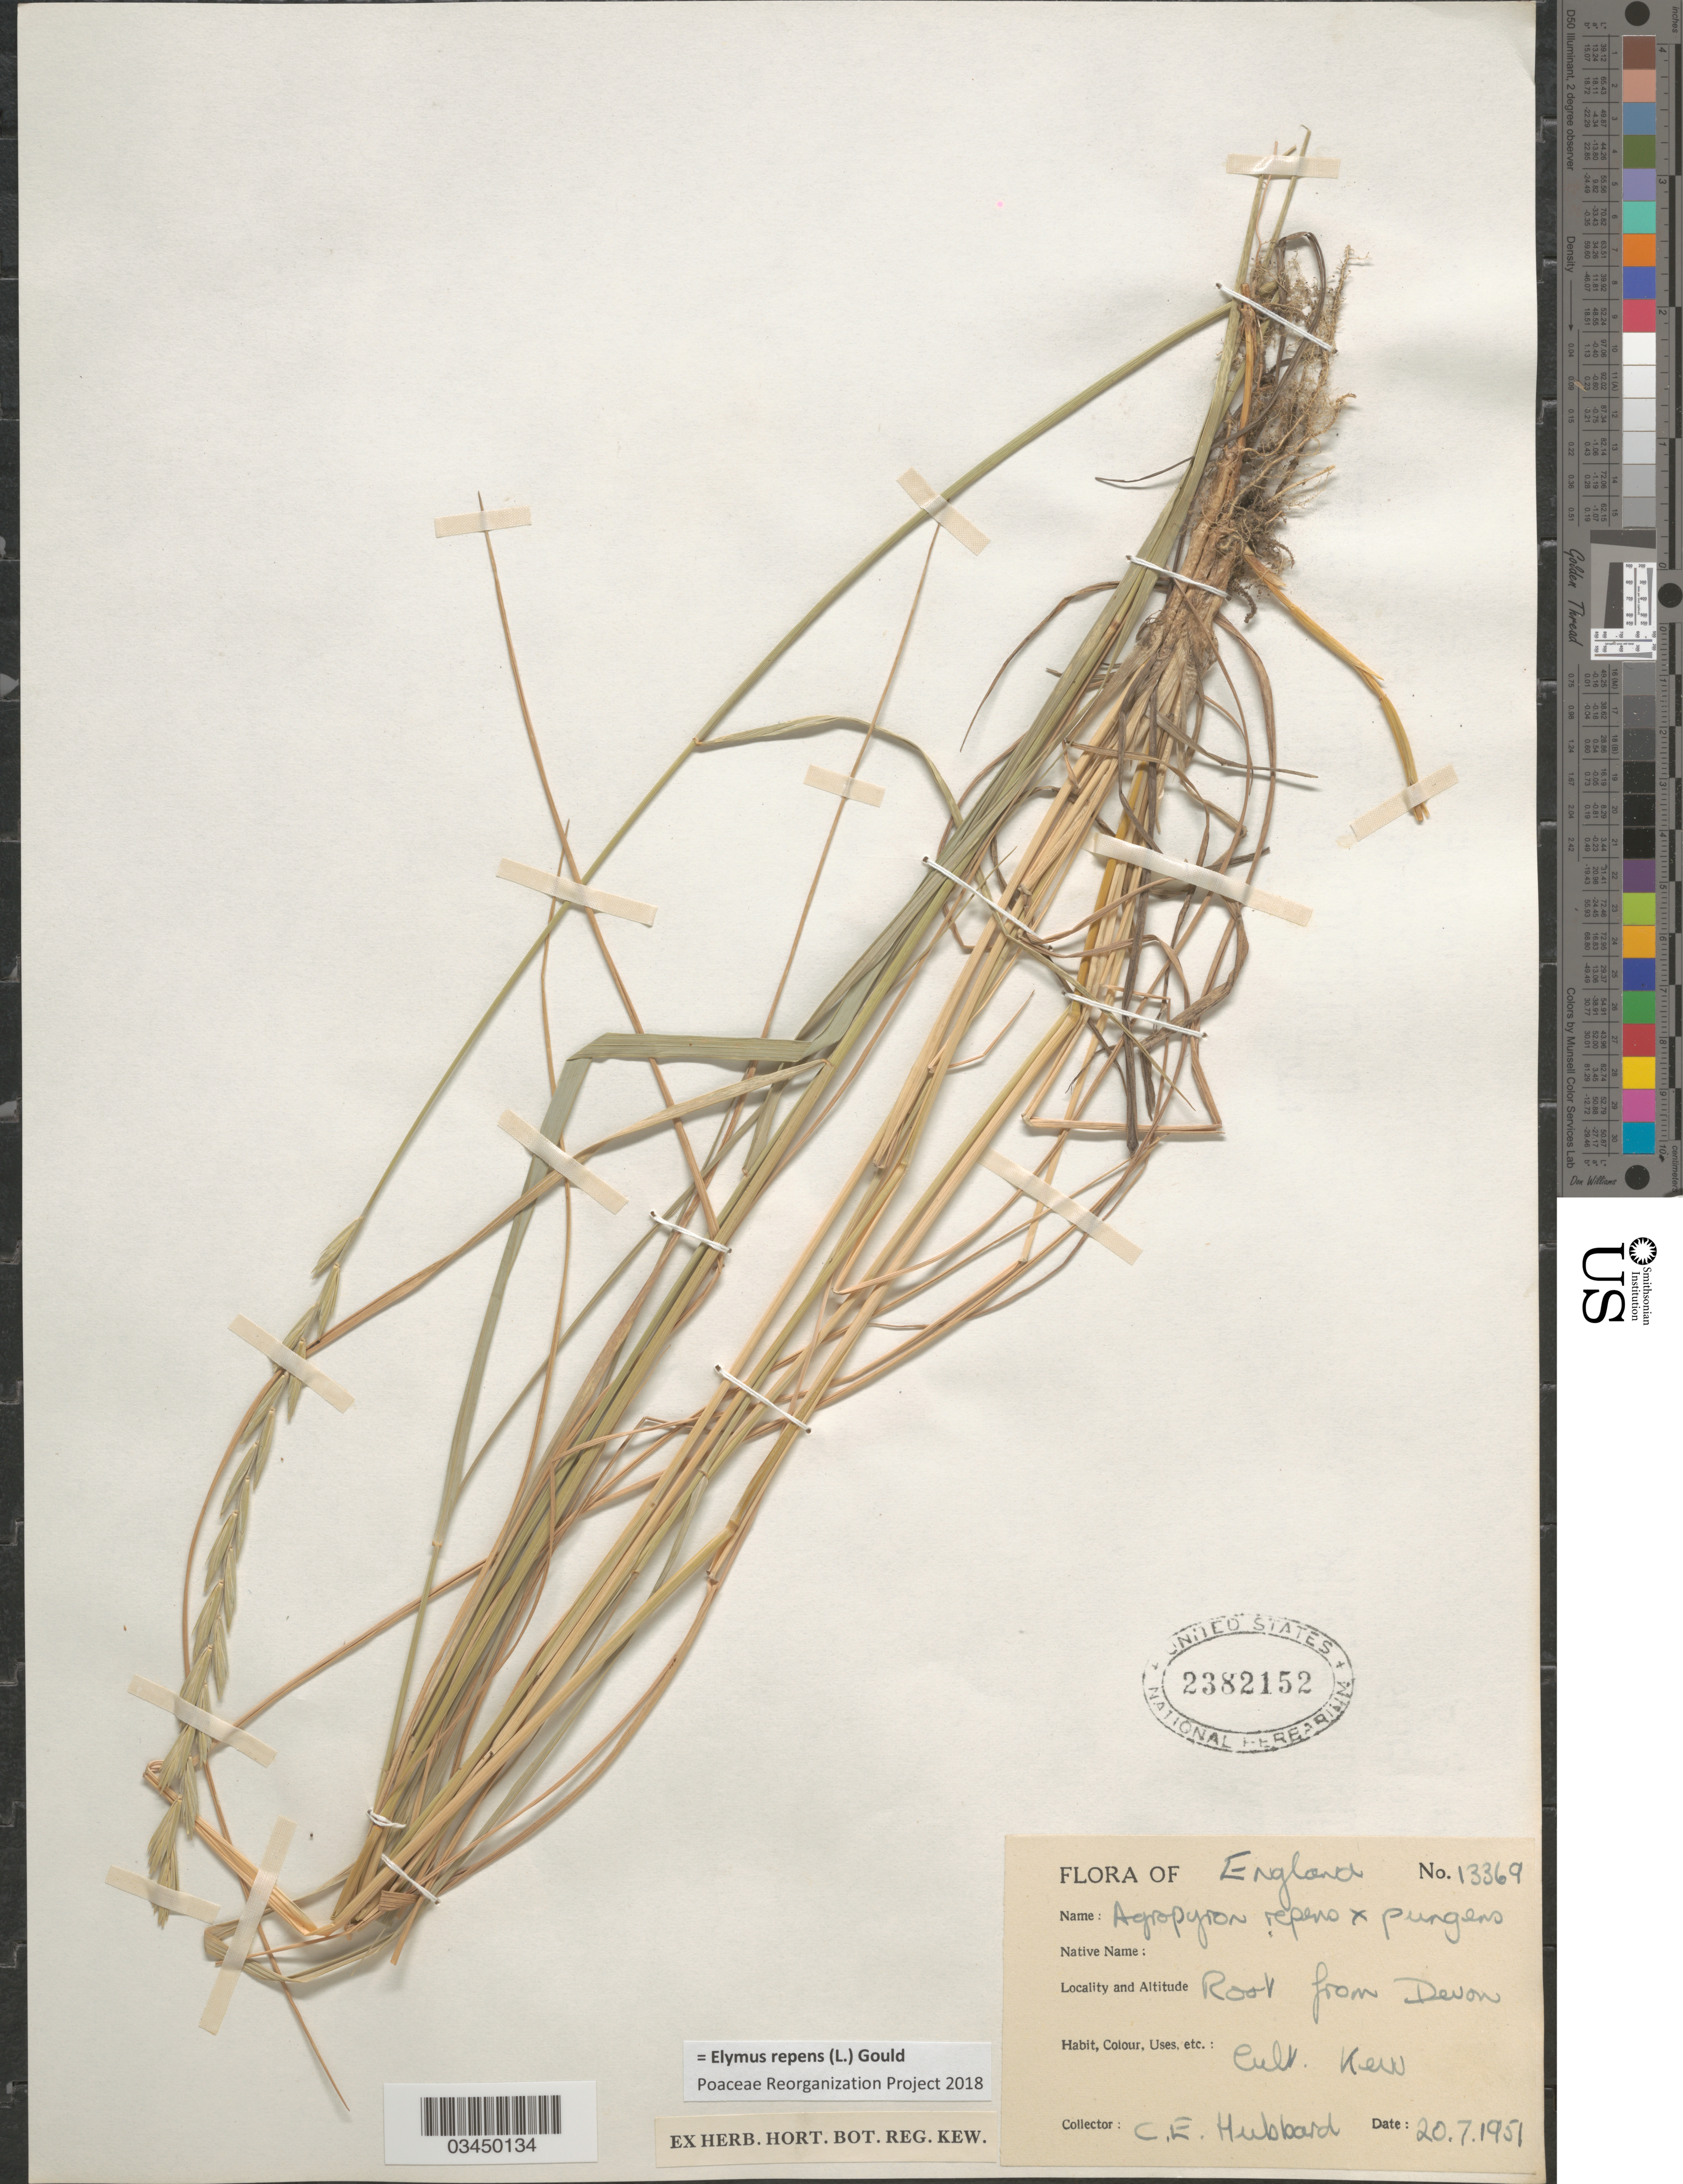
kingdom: Plantae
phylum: Tracheophyta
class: Liliopsida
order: Poales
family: Poaceae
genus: Elymus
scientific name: Elymus repens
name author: (L.) Gould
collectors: C. E. Hubbard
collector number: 13369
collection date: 1951-07-20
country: United Kingdom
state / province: England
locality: Kew.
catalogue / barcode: US 2382152